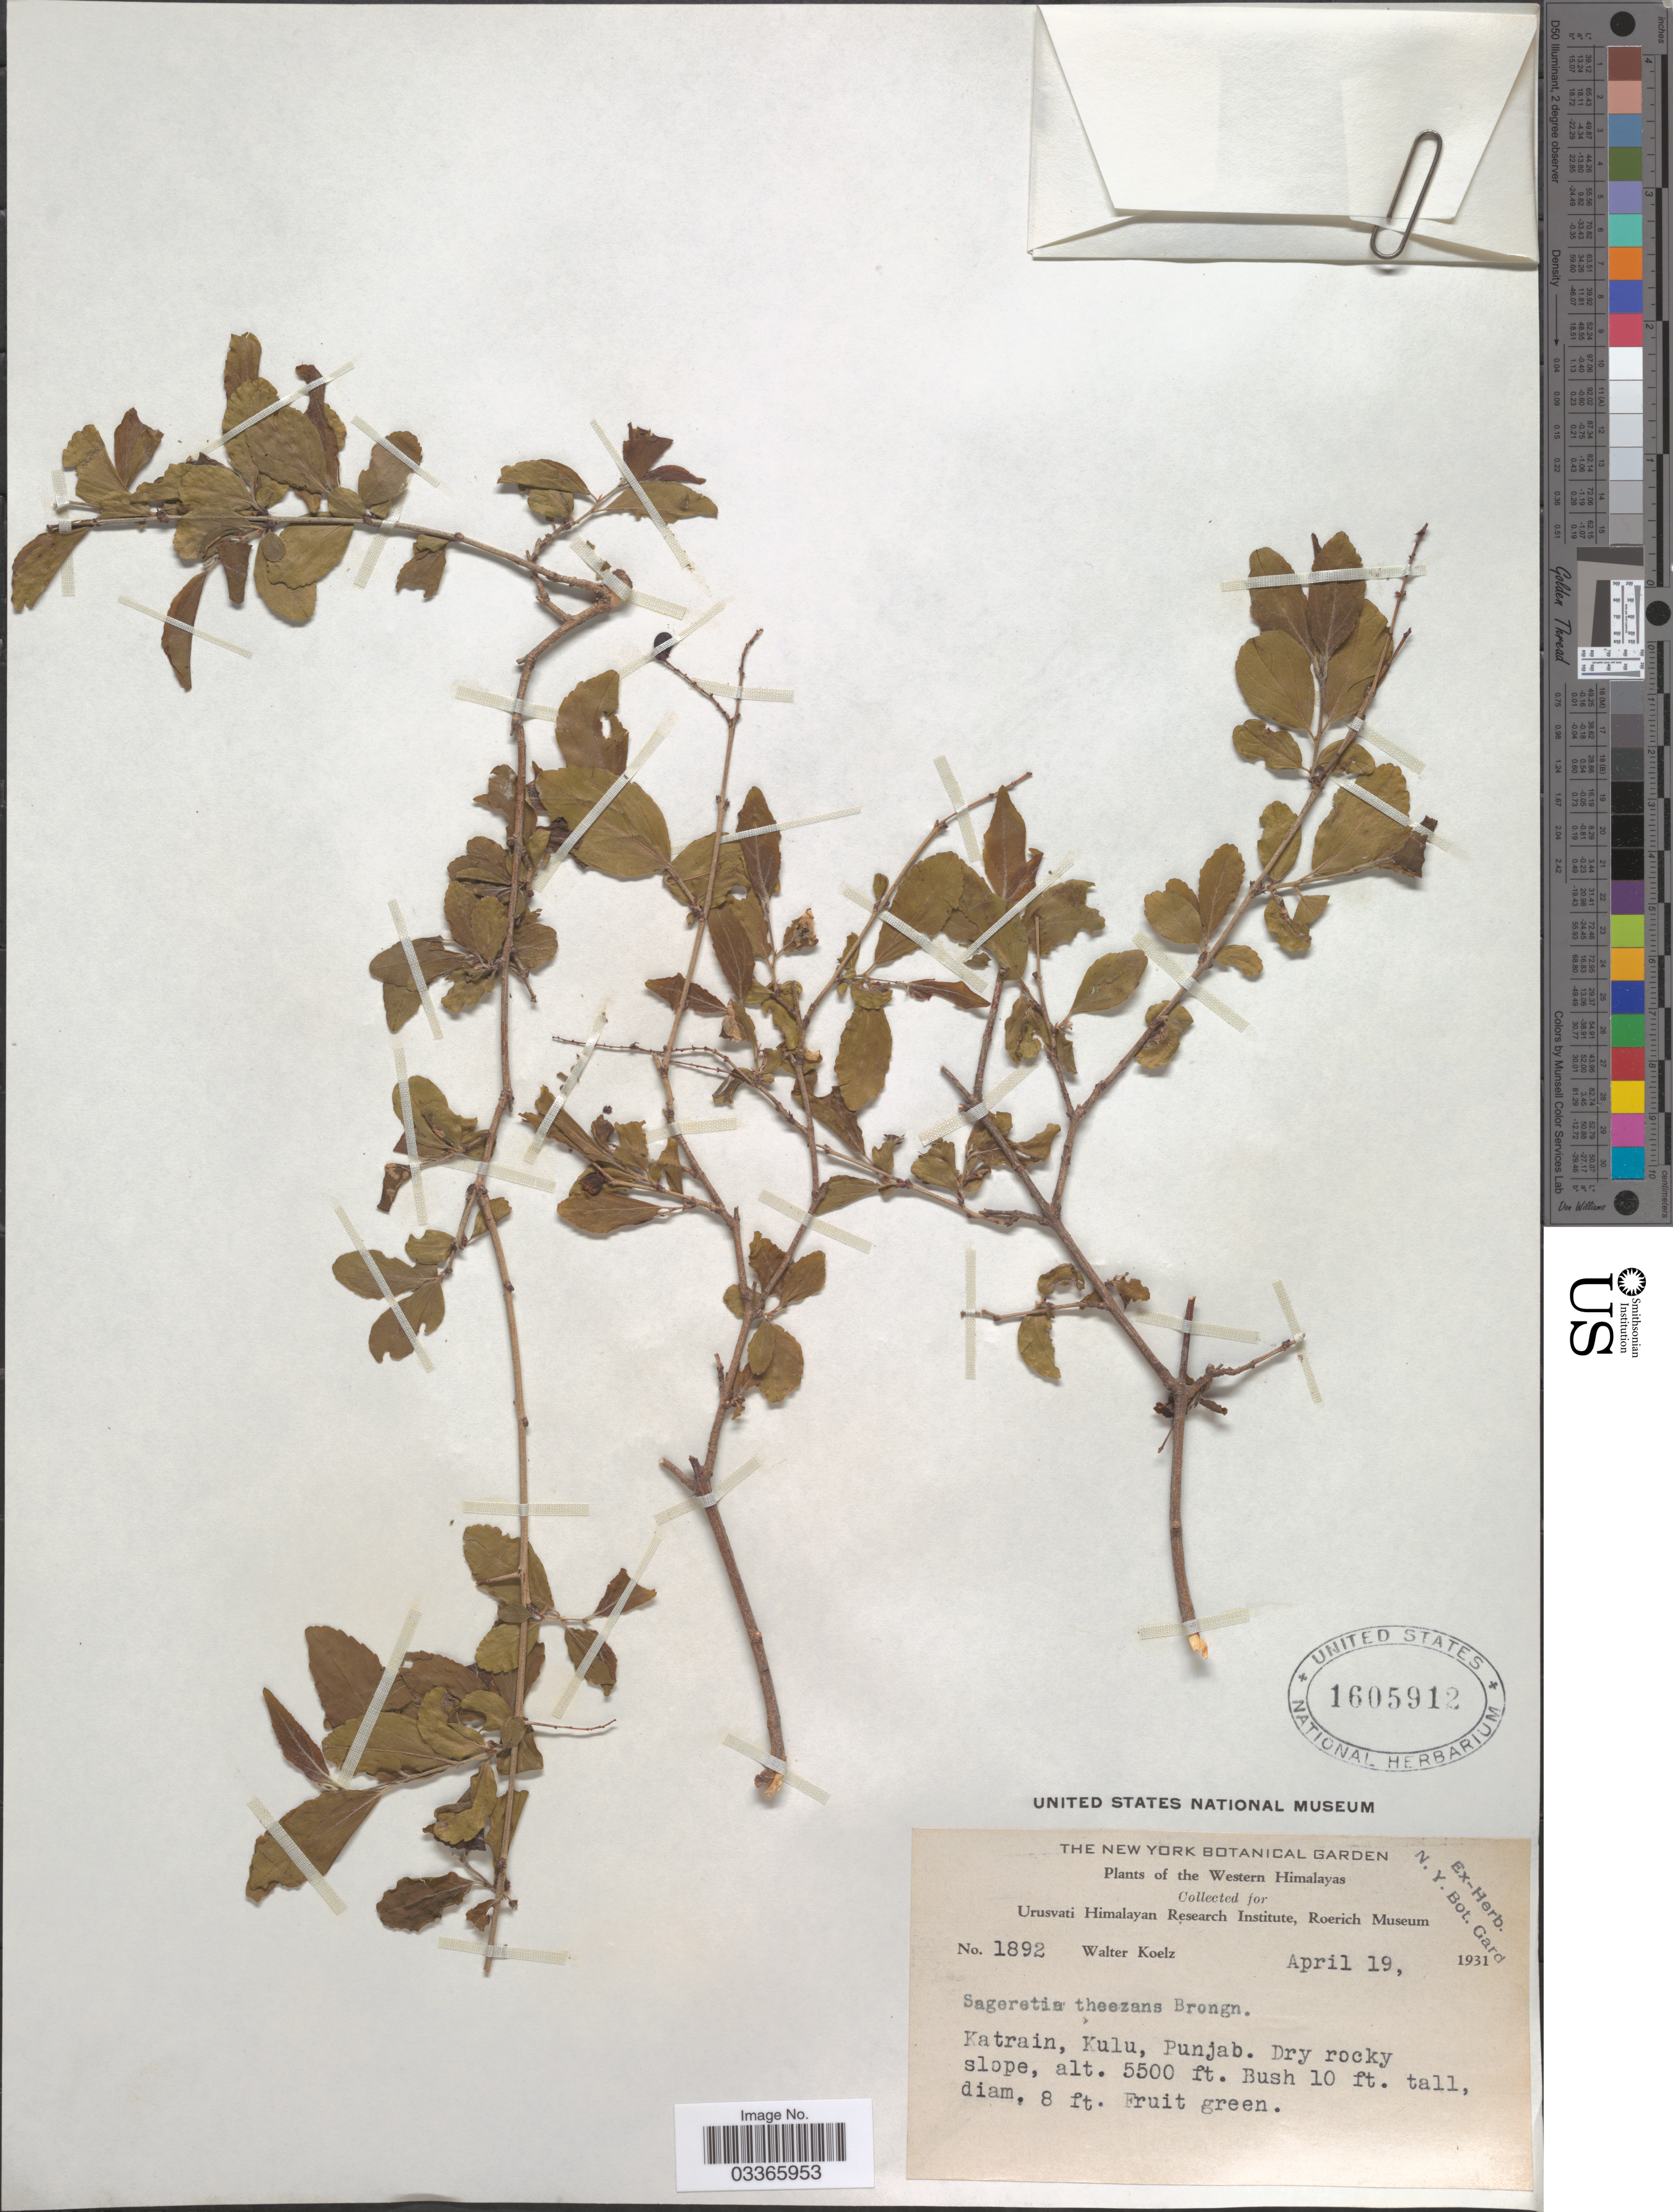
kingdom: Plantae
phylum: Tracheophyta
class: Magnoliopsida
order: Rosales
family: Rhamnaceae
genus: Sageretia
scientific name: Sageretia thea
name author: (Osbeck) M.C. Johnst.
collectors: W. N. Koelz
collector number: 1892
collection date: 1931-04-19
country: India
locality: Western Himalayas, Katrain, Kulu.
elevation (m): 1676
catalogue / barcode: US 1605912